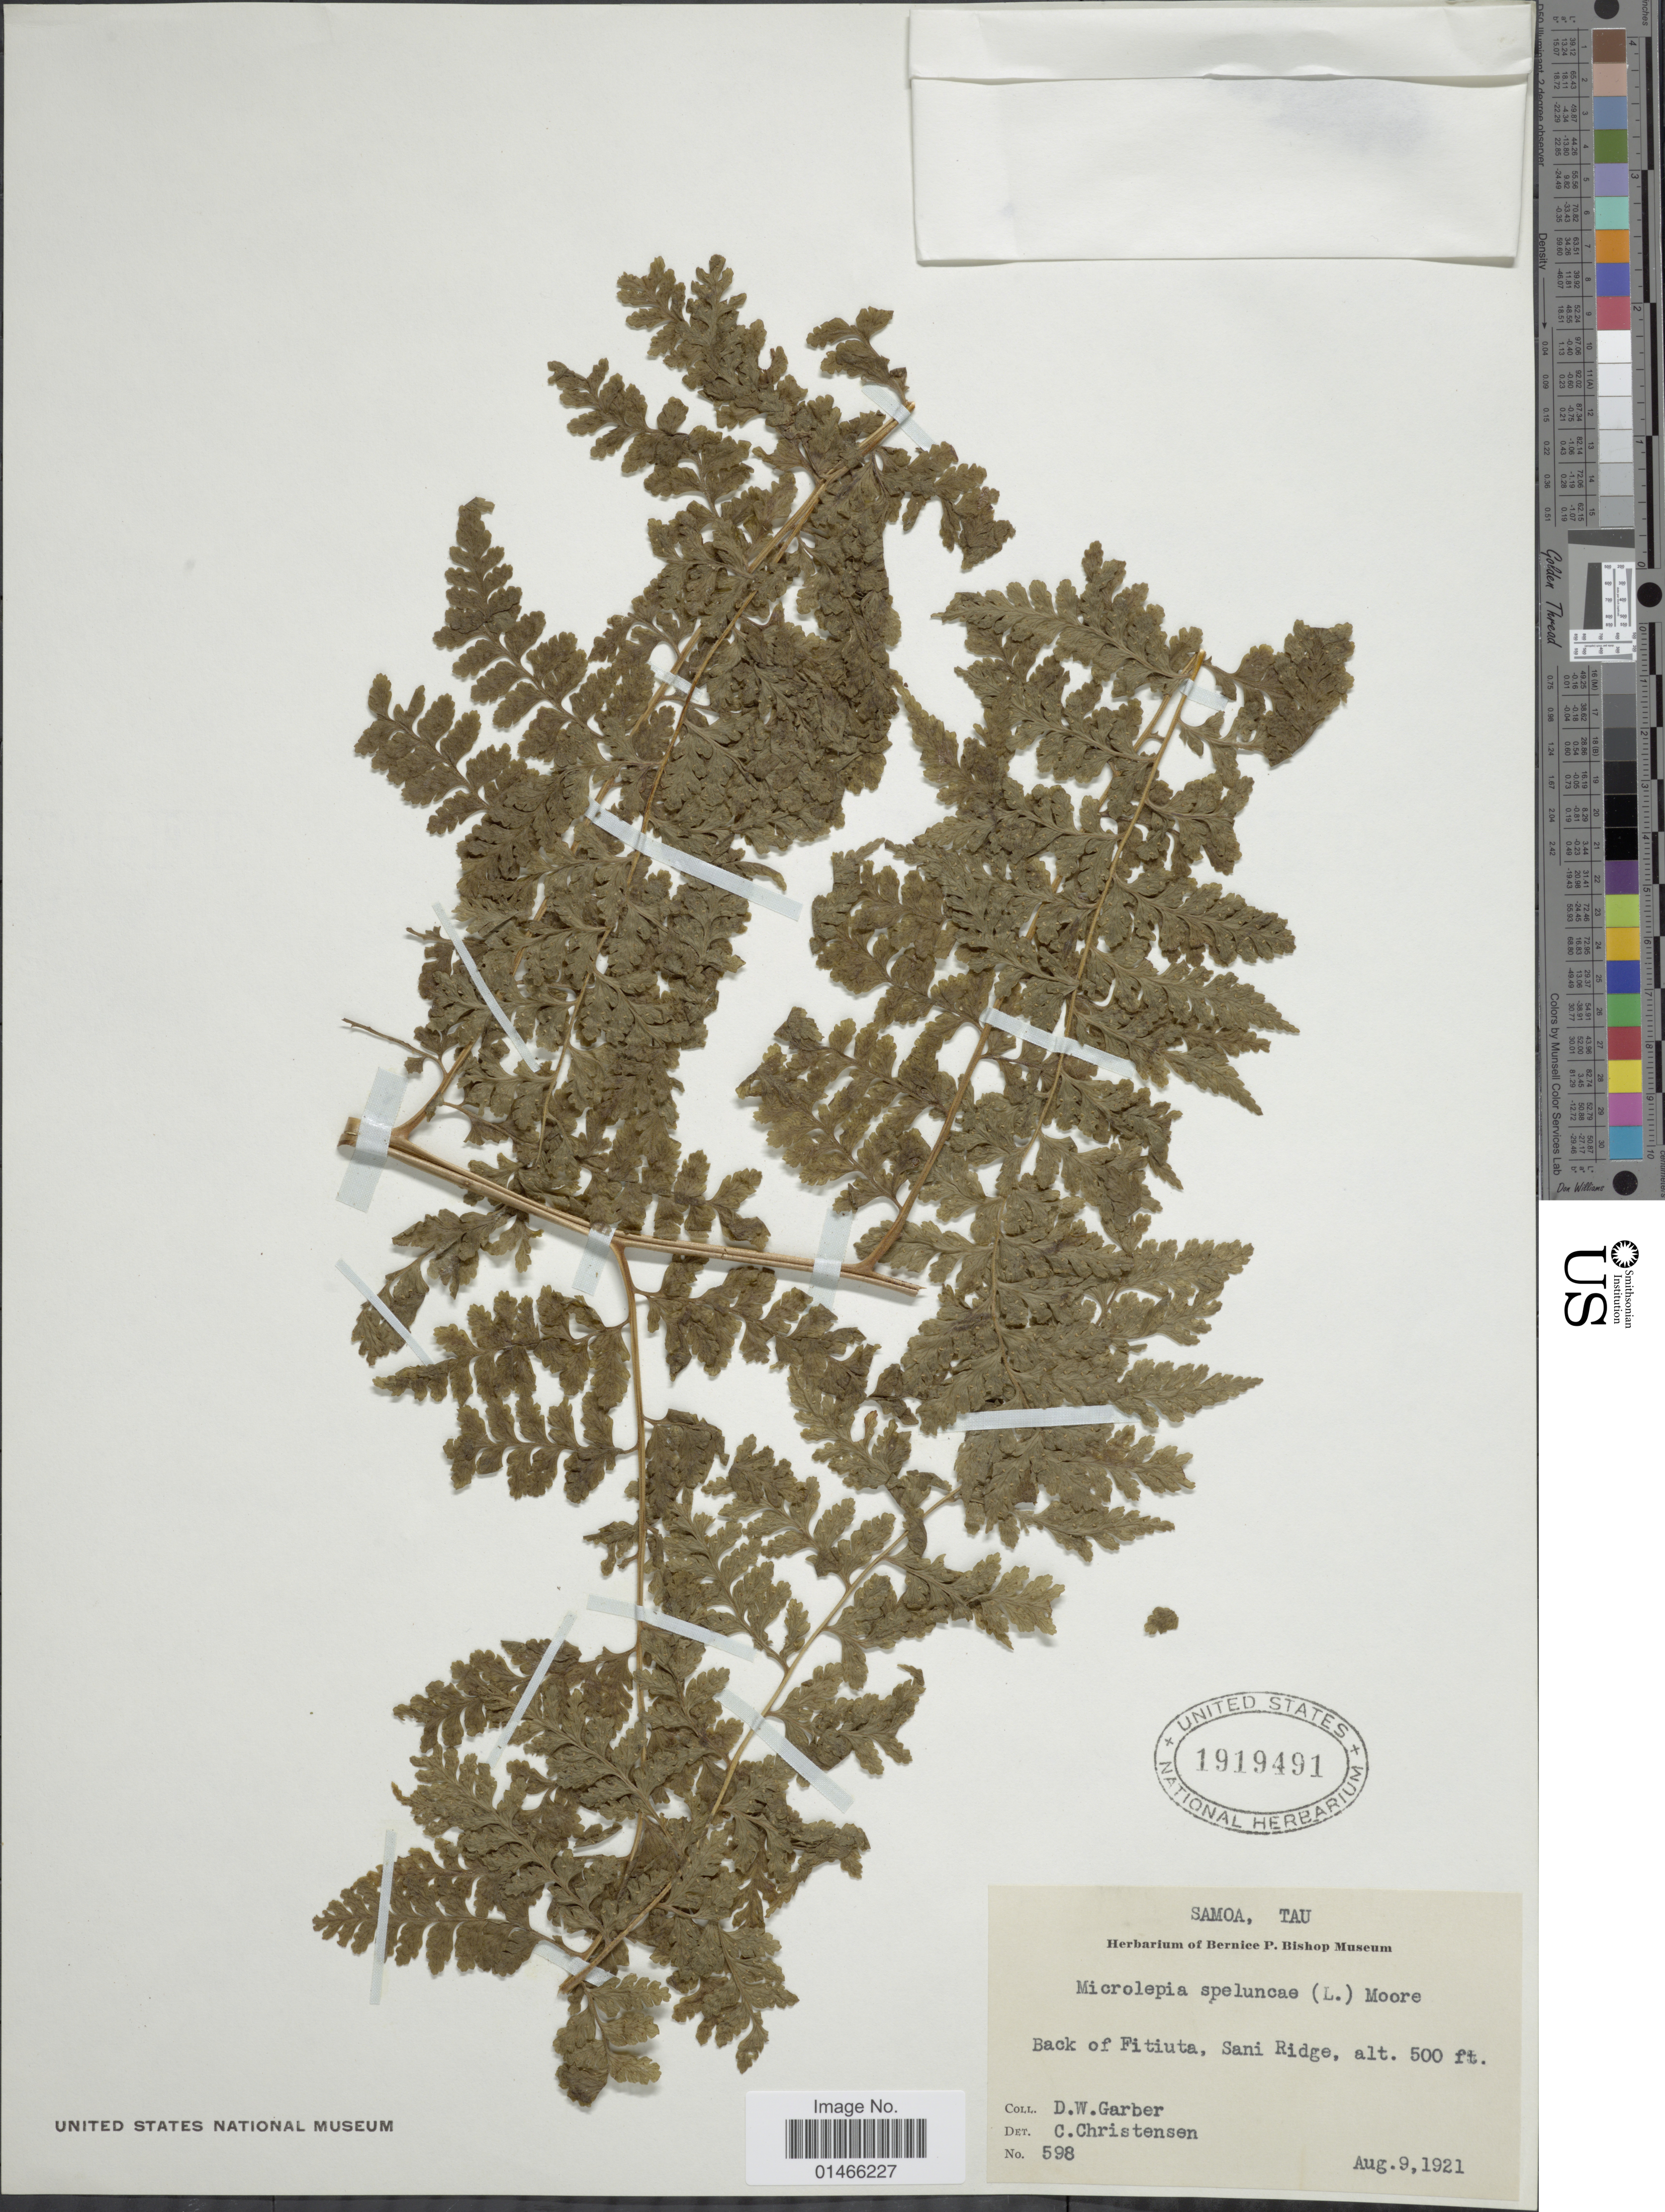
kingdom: Plantae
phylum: Tracheophyta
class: Polypodiopsida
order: Polypodiales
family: Dennstaedtiaceae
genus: Microlepia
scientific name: Microlepia speluncae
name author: (L.) T. Moore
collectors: D. W. Garber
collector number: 598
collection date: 1921-08-09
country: American Samoa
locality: Tau. Back of Fitiuta, Sani Ridge.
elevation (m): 152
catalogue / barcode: US 1919491